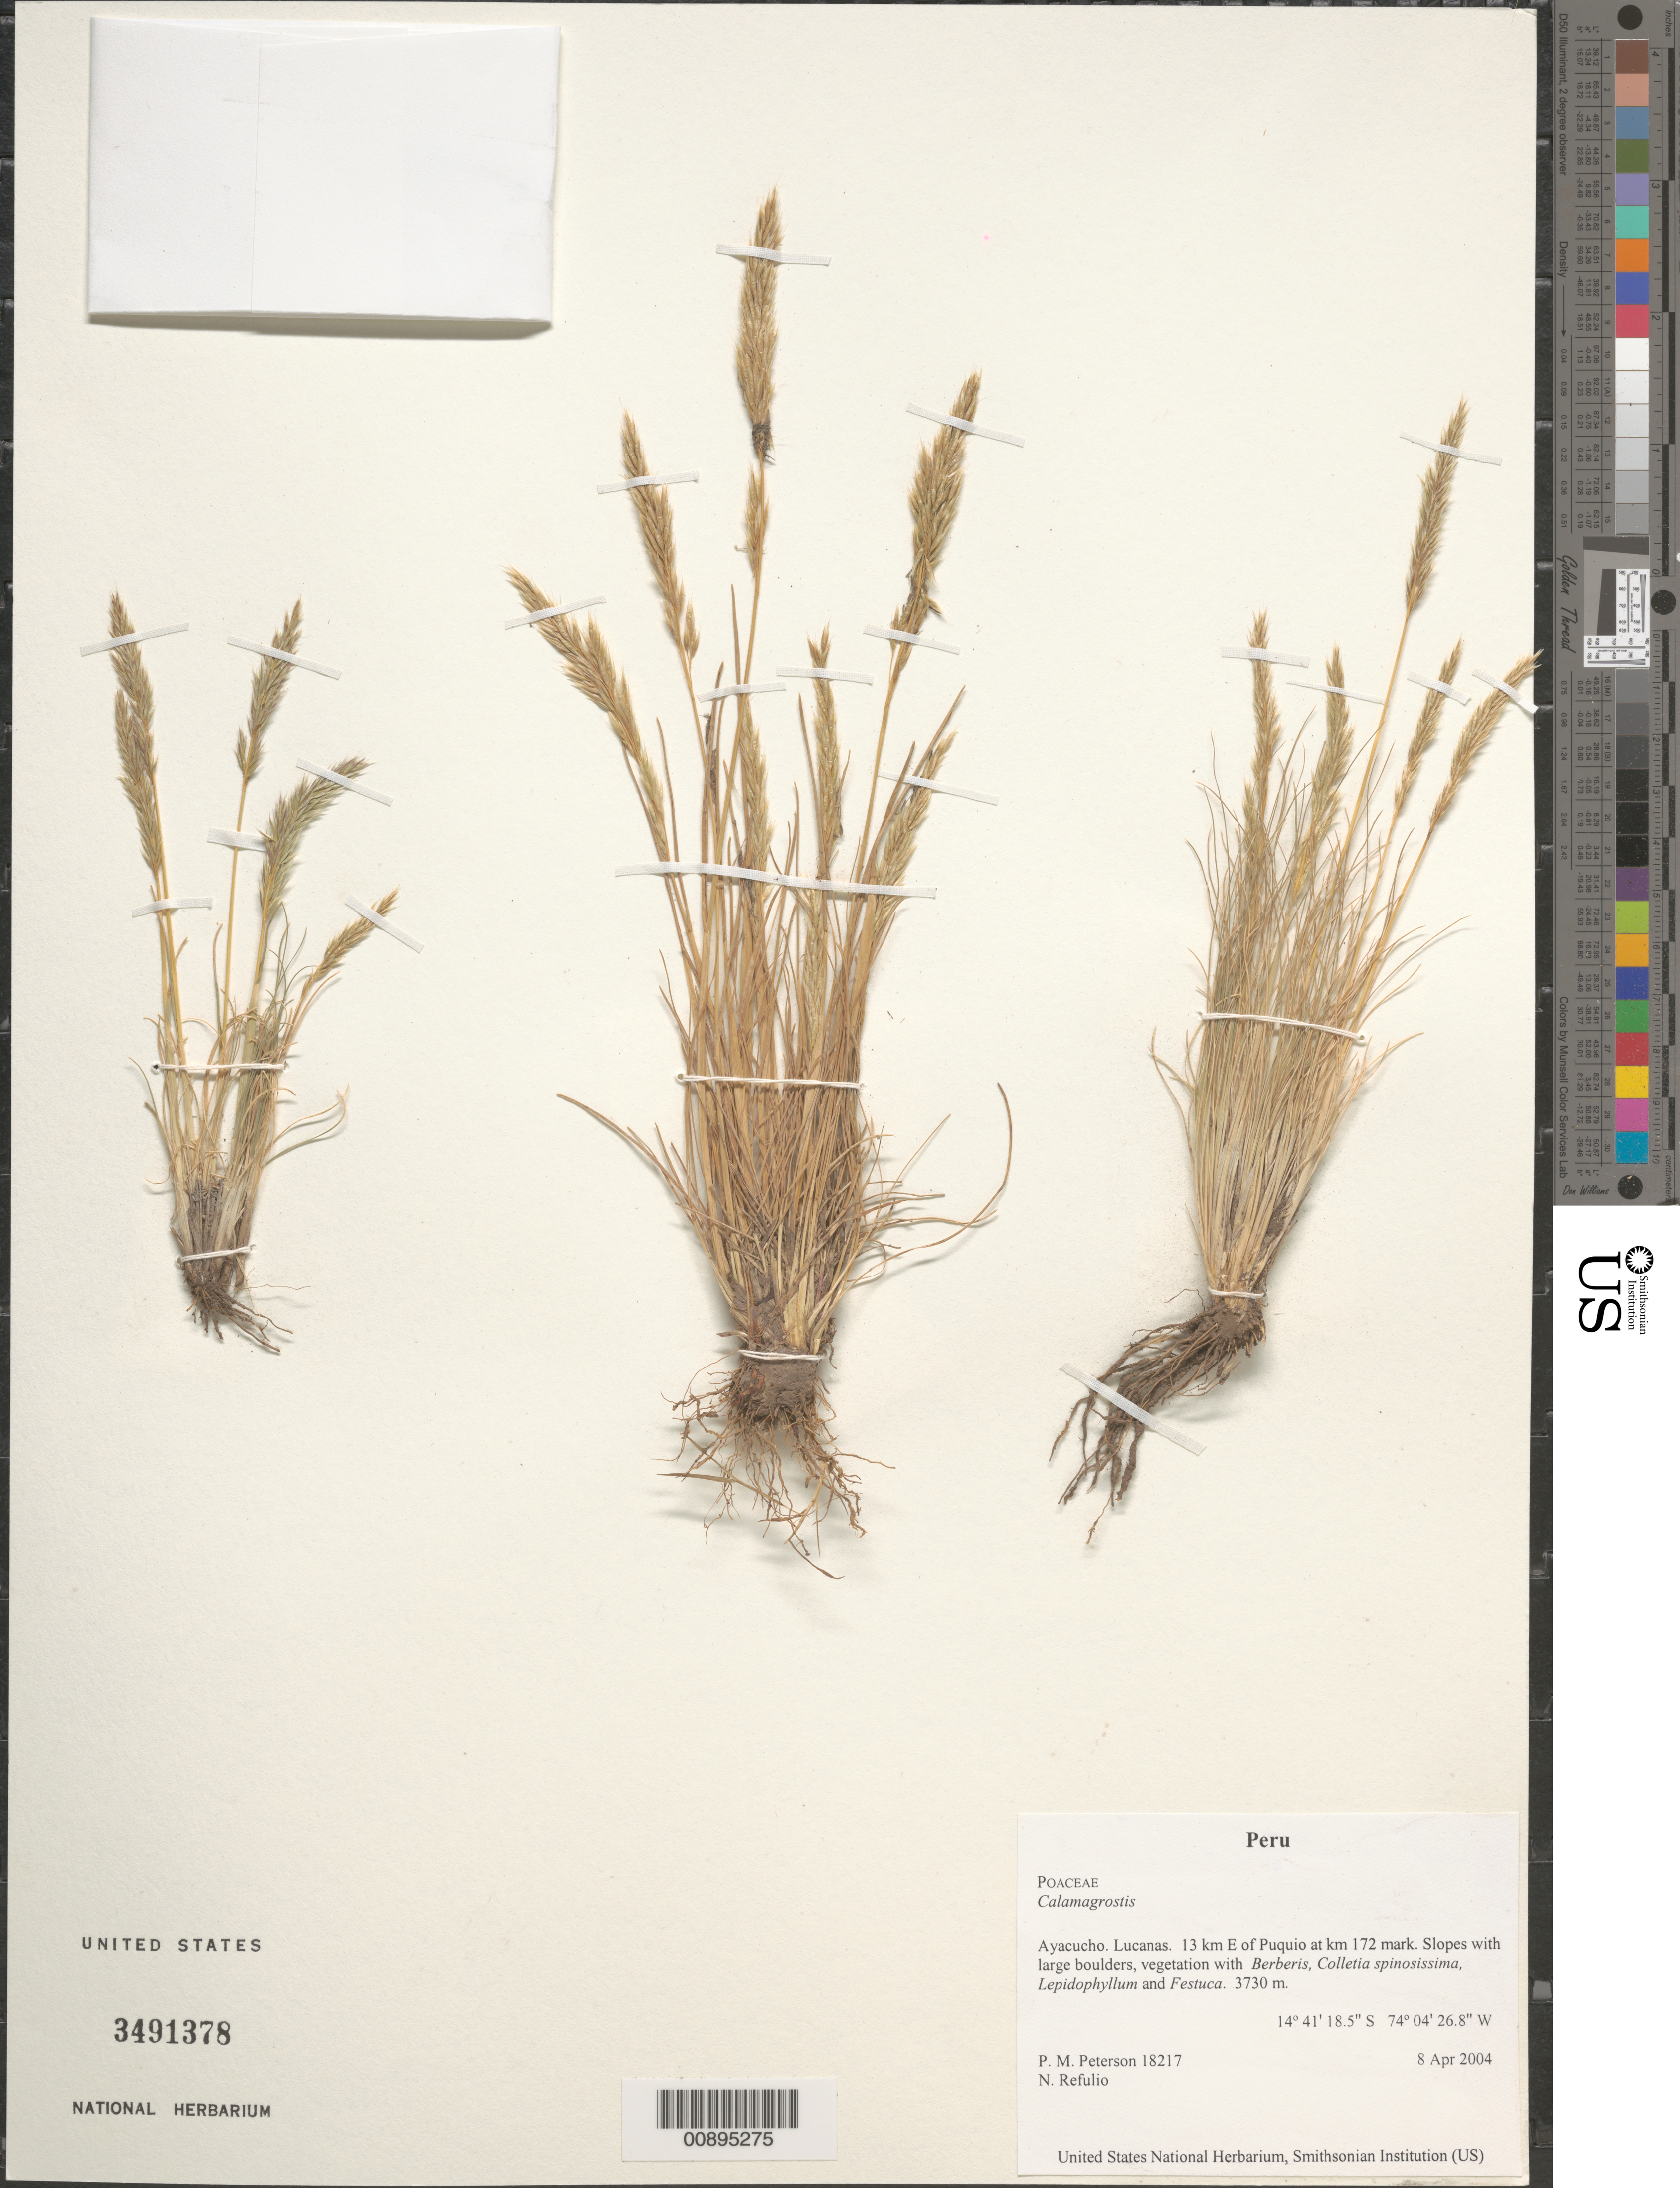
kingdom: Plantae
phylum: Tracheophyta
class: Liliopsida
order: Poales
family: Poaceae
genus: Calamagrostis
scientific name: Calamagrostis sp.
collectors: P. M. Peterson & N. Refulio-Rodríguez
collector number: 18217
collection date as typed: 08 Apr 2004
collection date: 2004-04-08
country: Peru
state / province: Ayacucho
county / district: Lucanas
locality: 13 km E of Puquio at km 172 mark. Slopes with large boulders, vegetation with Berberis, Colletia spinosissima, Lepidophyllum and Festuca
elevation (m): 3730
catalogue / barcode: US 3491378